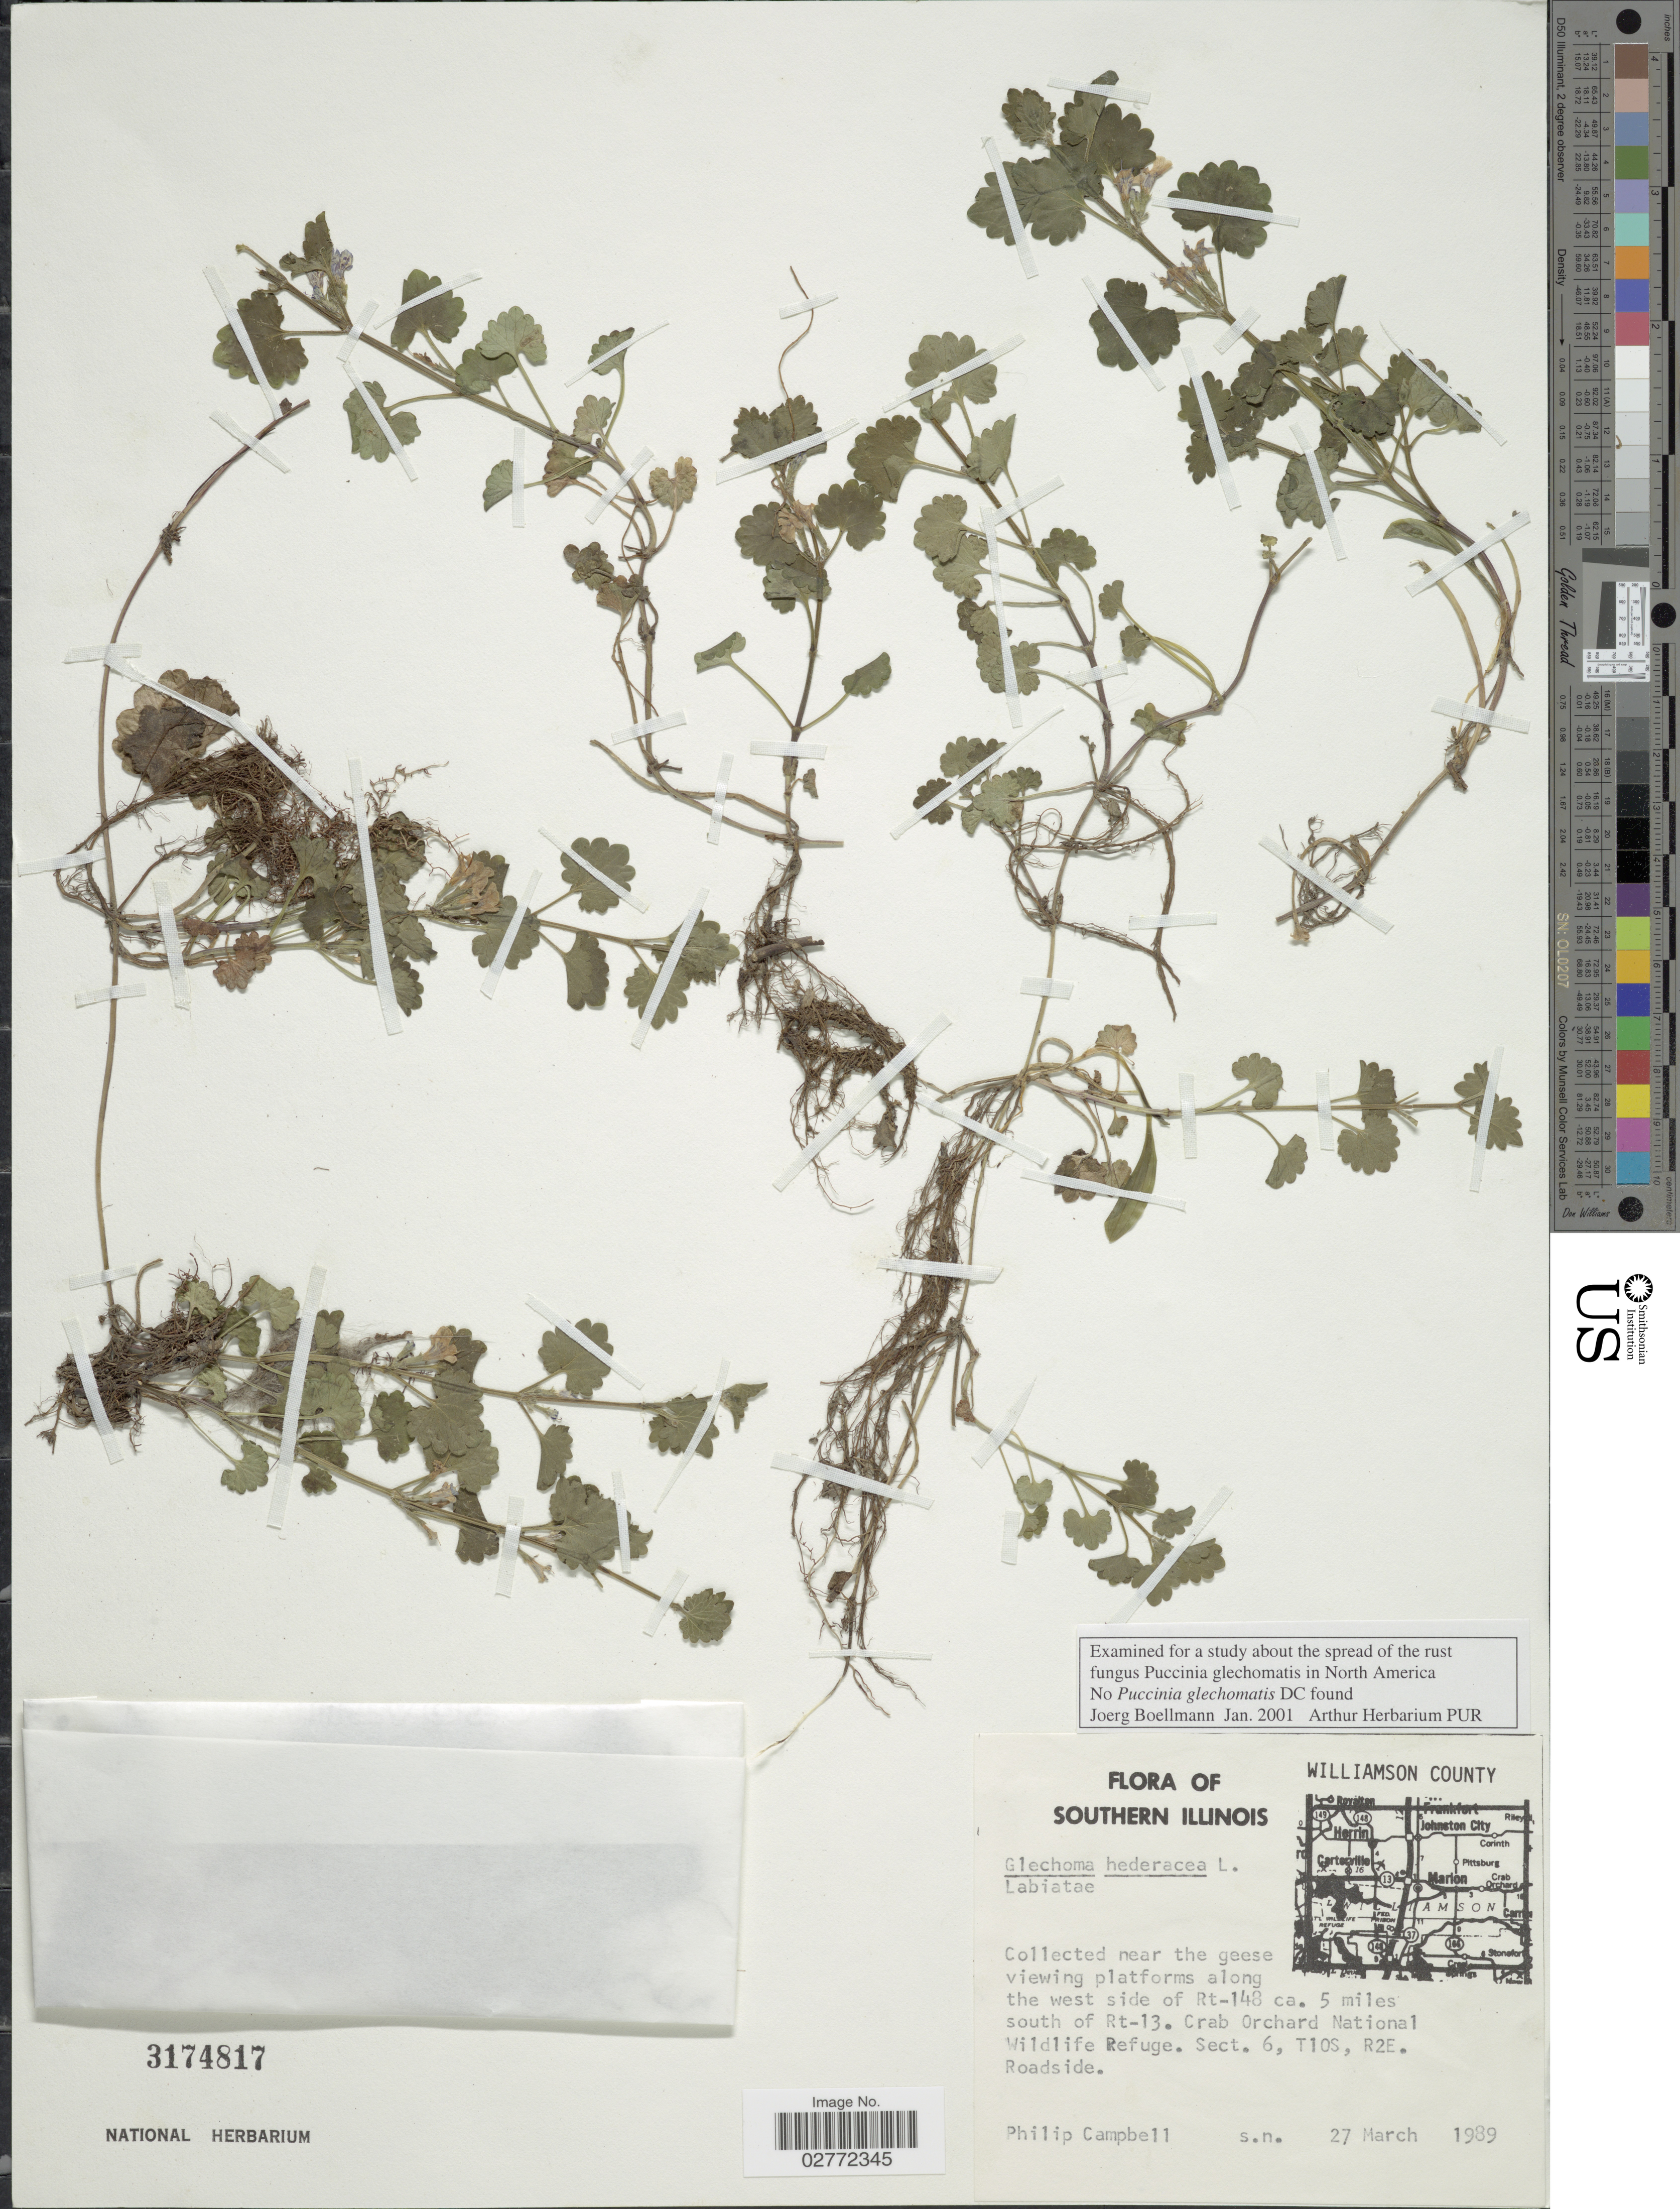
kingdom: Plantae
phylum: Tracheophyta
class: Magnoliopsida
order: Lamiales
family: Lamiaceae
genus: Glechoma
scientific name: Glechoma hederacea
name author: L.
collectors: P. Campbell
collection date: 1989-03-27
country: United States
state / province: Illinois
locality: Southern Illinois. Williamson County. Near the geese viewing platforms along the west side of Rt-148 ca. 5 miles south of Rt.-13. Crab Orchard National Wildlife Refuge. Sect. 6, T10S, R2E.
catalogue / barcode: US 3174817